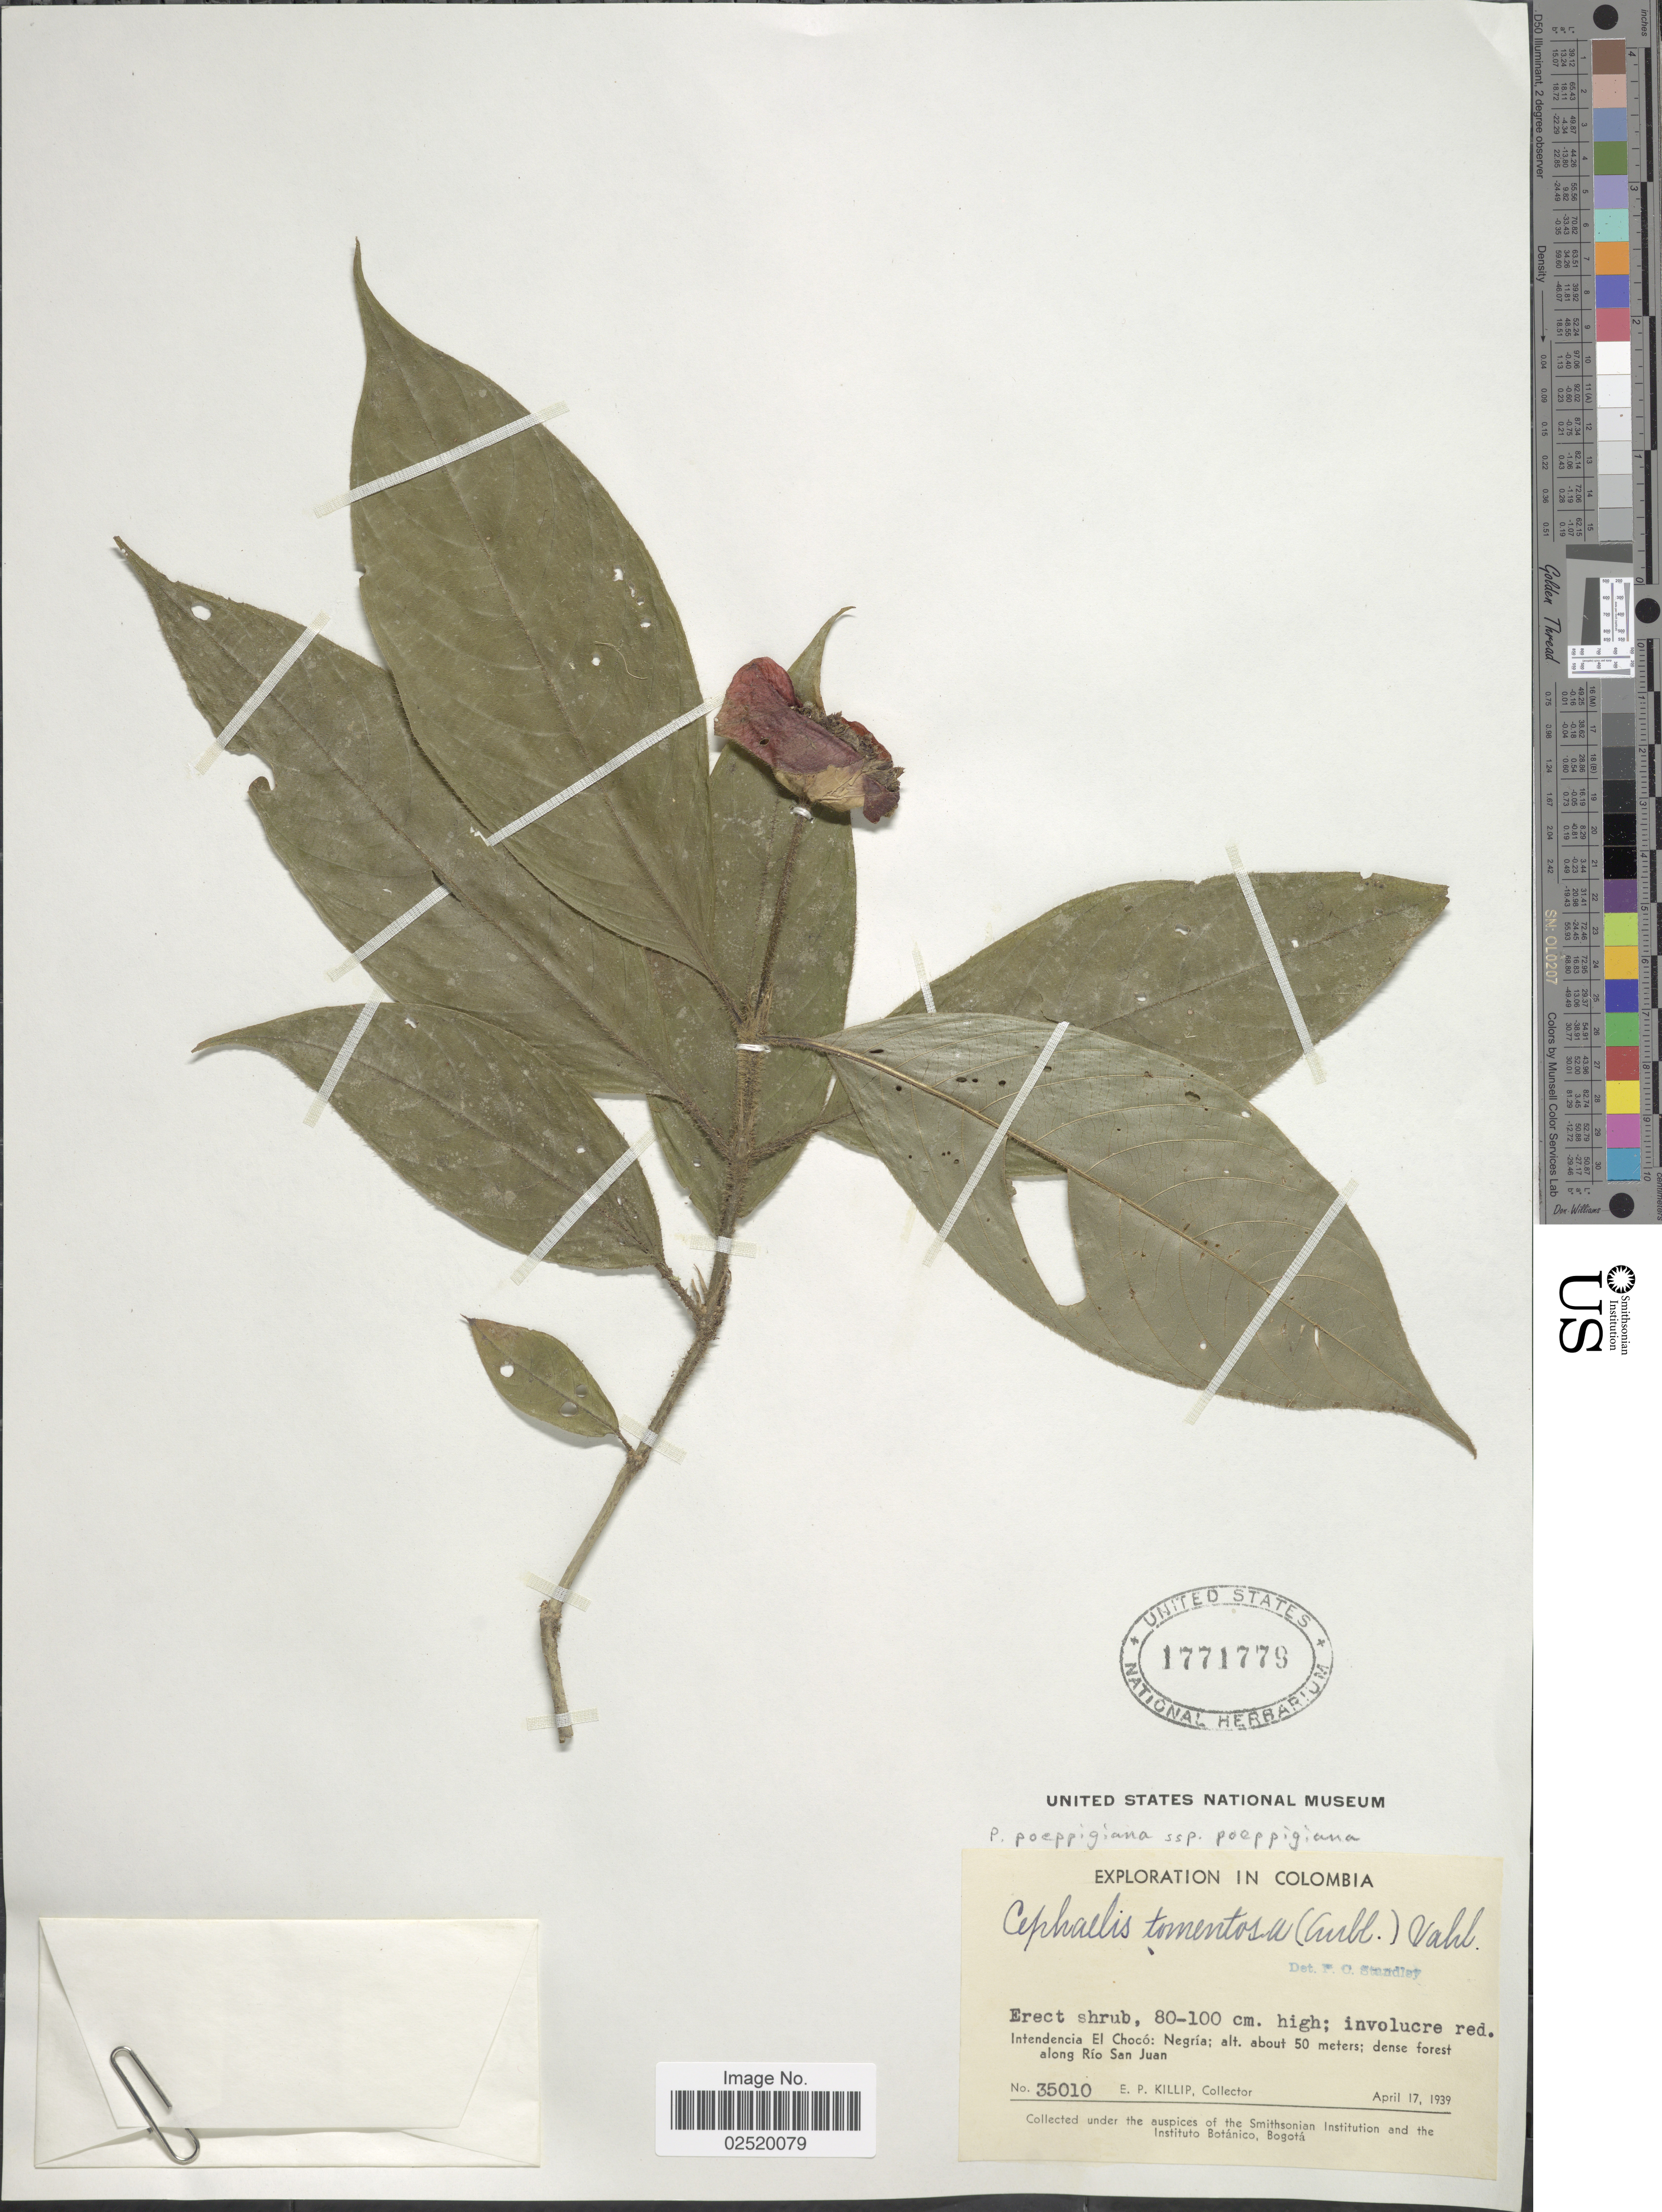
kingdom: Plantae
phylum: Tracheophyta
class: Magnoliopsida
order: Gentianales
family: Rubiaceae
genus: Psychotria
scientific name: Psychotria poeppigiana subsp. poeppigiana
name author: Müll. Arg.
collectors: E. P. Killip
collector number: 35010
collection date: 1939-04-17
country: Colombia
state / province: Chocó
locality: Intendencia El Choco: Negria, about 50 meters, along Rio San Juan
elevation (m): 50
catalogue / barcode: US 1771779